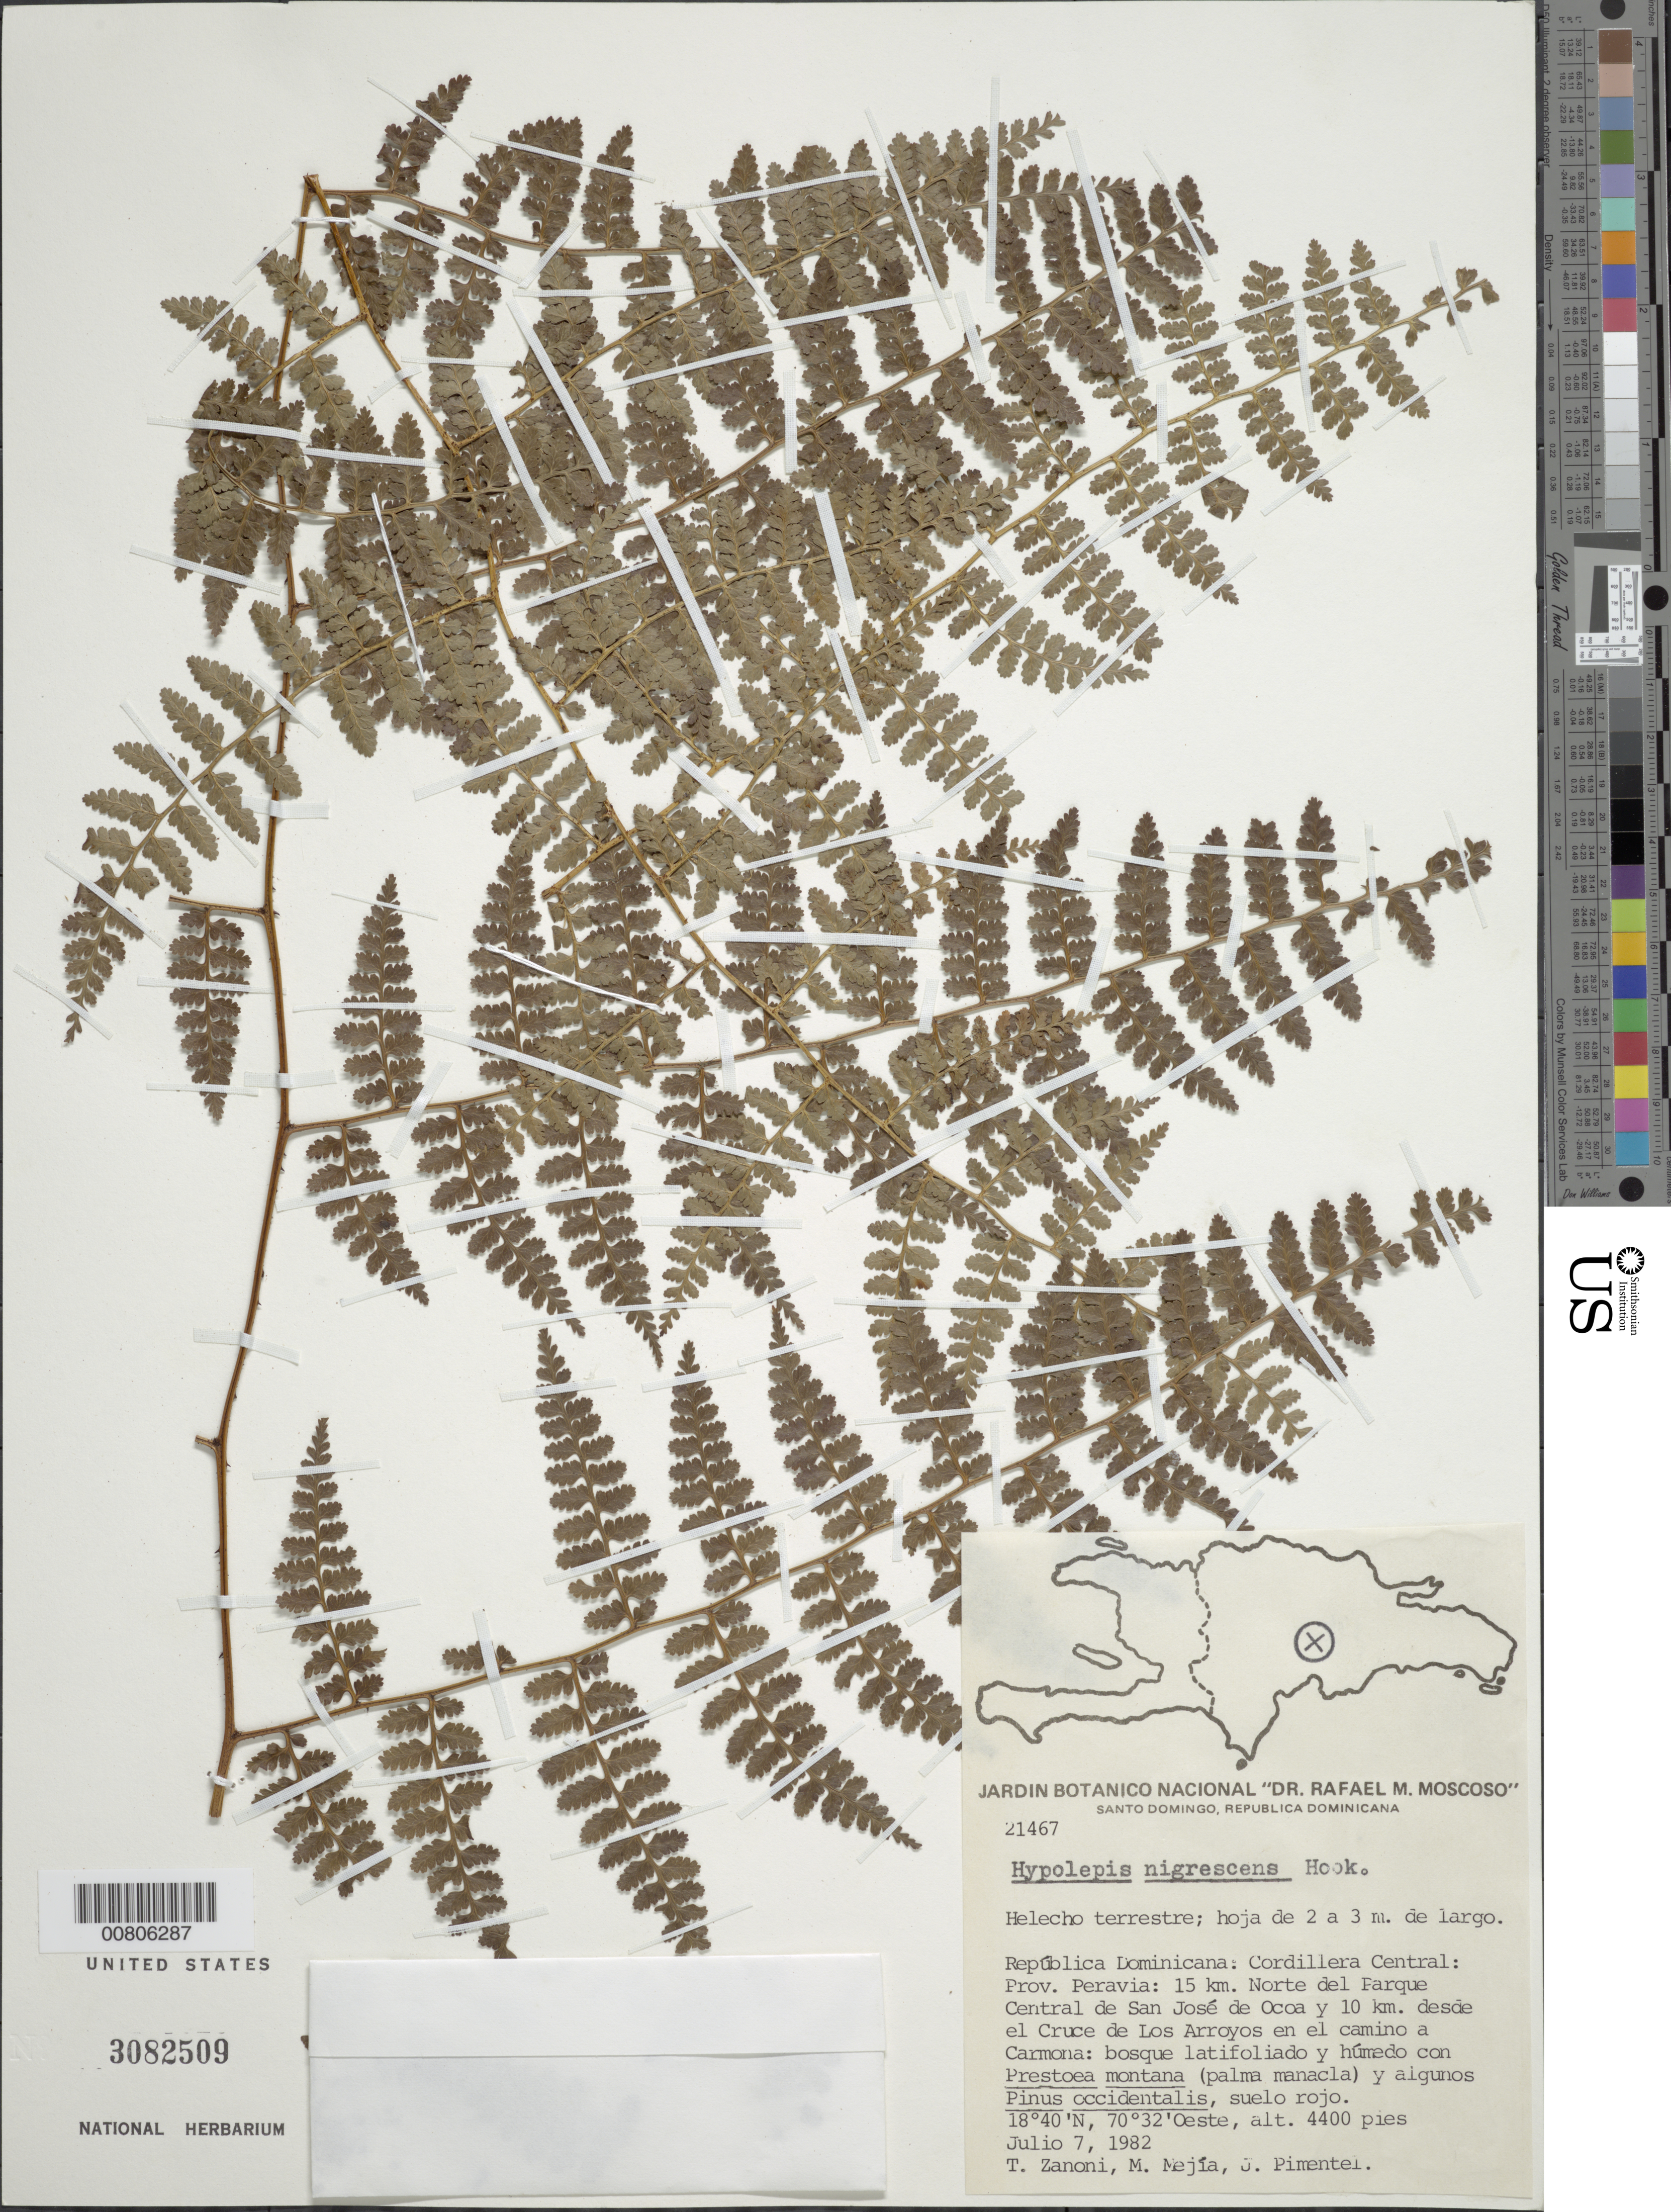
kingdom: Plantae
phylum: Tracheophyta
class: Polypodiopsida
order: Polypodiales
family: Dennstaedtiaceae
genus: Hypolepis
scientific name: Hypolepis nigrescens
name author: Hook.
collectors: T. A. Zanoni, M. Mejia & J. Pimentel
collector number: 21467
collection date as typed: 07 Jul 1982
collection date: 1982-07-07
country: Dominican Republic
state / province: Peravia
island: Hispaniola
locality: Cordillera Central, 15 km N del Parque Central de San José de Ocoa y 10 km desde el Cruce de Los Arroyos en el camino a Carmona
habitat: Bosque latifoliado y humedo con Prestoea montana (palm manacla) y algunos Pinus occidentalis, suelo rojo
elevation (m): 1341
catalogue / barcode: US 3082509